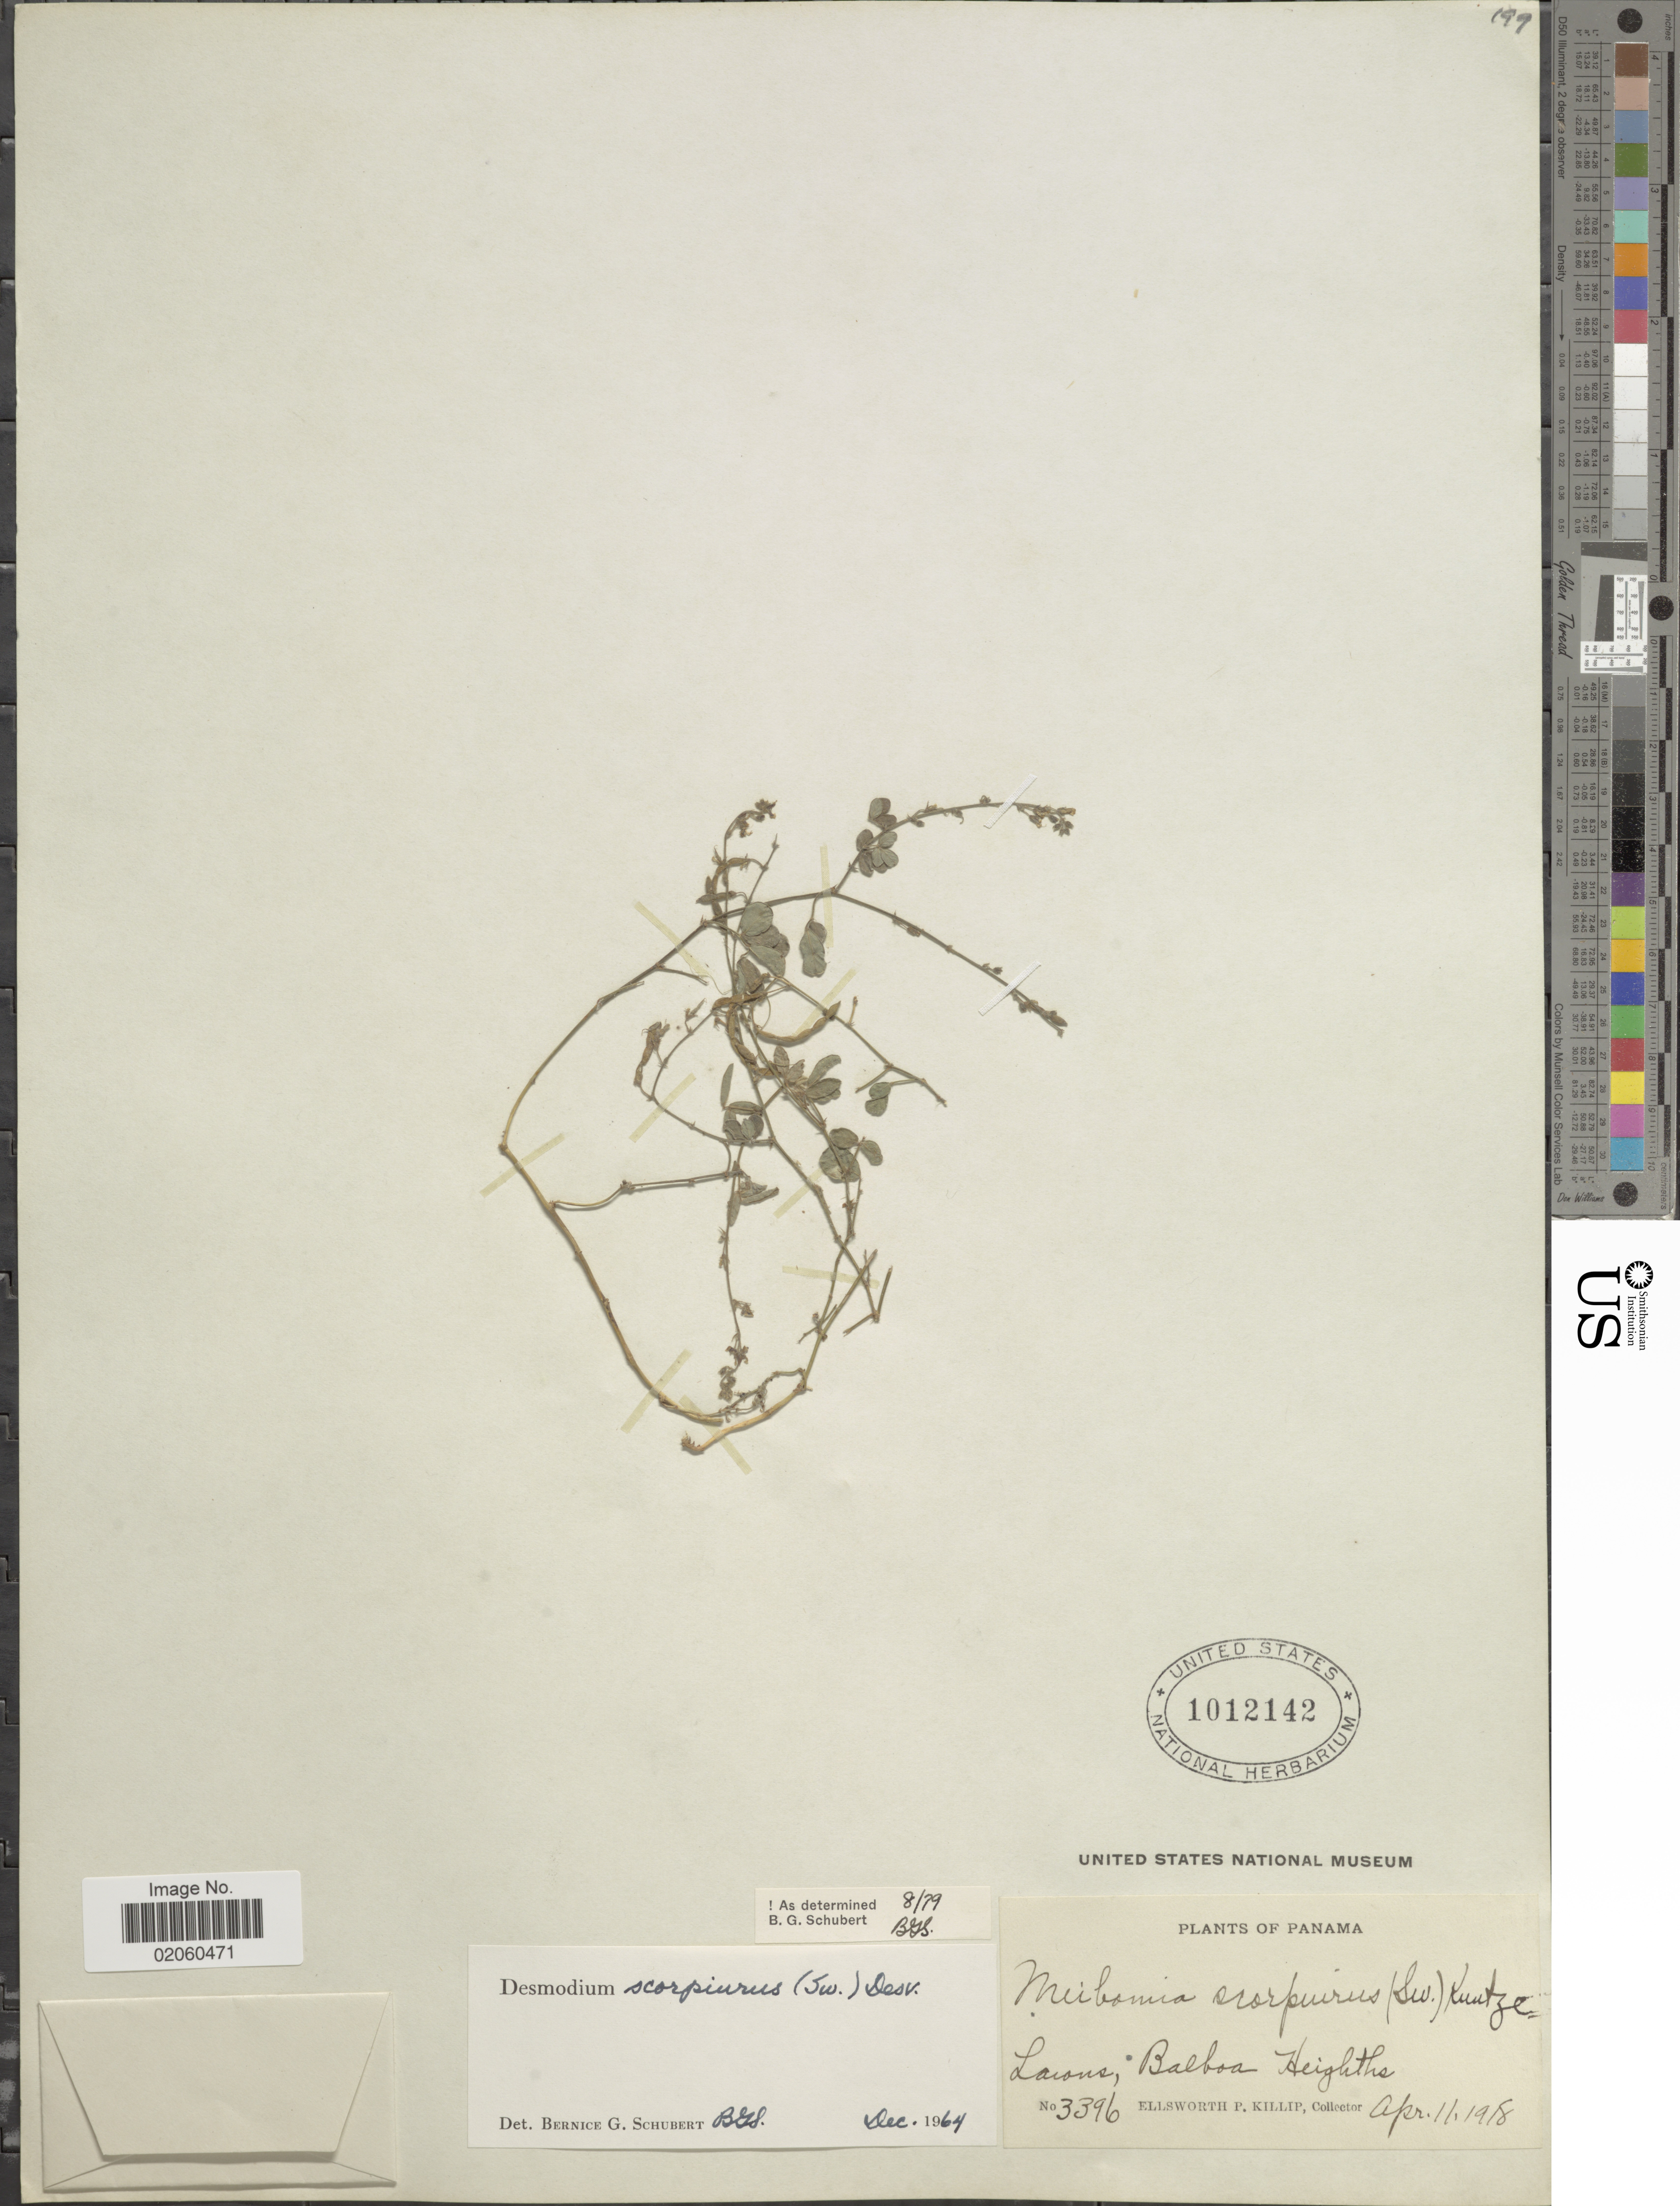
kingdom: Plantae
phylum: Tracheophyta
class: Magnoliopsida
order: Fabales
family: Fabaceae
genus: Desmodium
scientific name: Desmodium scorpiurus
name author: (Sw.) Desv. ex DC.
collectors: E. P. Killip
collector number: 3396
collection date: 1918-04-11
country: Panama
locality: Laions, Balboa Heights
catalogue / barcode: US 1012142